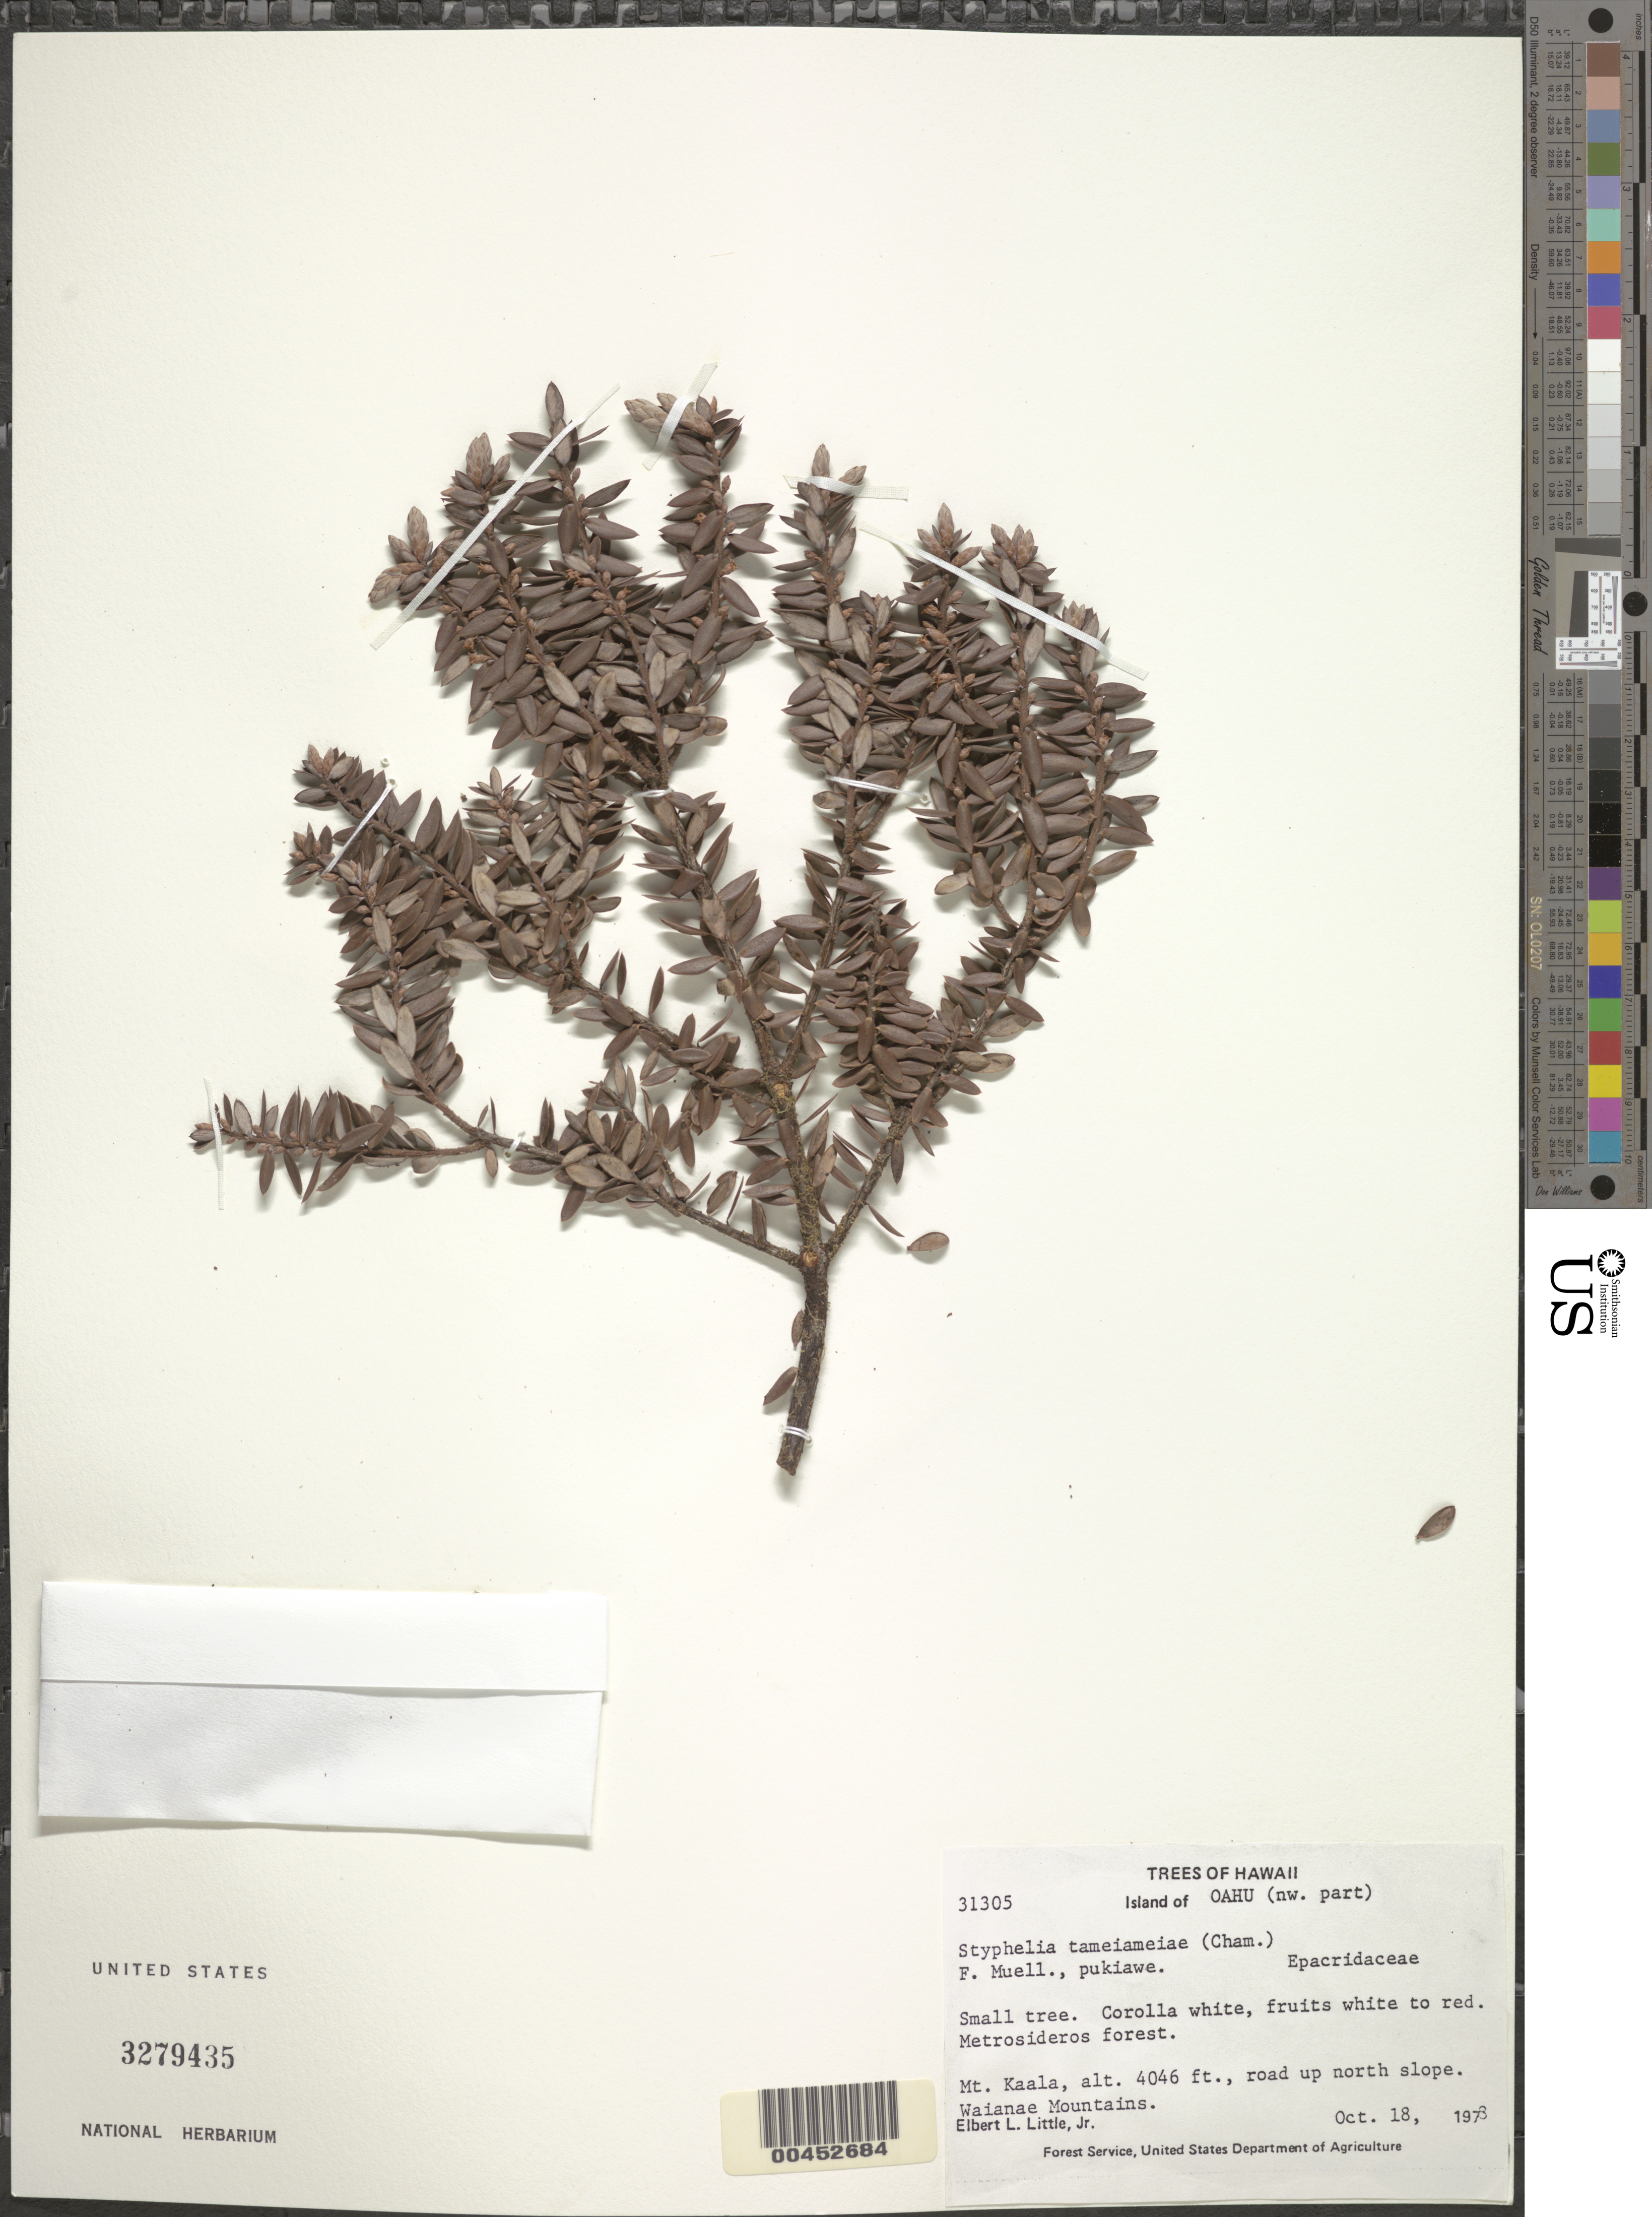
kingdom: Plantae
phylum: Tracheophyta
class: Magnoliopsida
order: Ericales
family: Ericaceae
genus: Leptecophylla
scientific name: Leptecophylla tameiameiae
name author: (Cham. & Schltdl.) C.M. Weiller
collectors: E. L. Little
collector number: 31305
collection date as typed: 18 Oct 1978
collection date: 1978-10-18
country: United States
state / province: Hawaii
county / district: Honolulu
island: Oahu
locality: Mt. Kaala, road up north slope. Waianae Mountains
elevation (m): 1233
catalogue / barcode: US 3279435